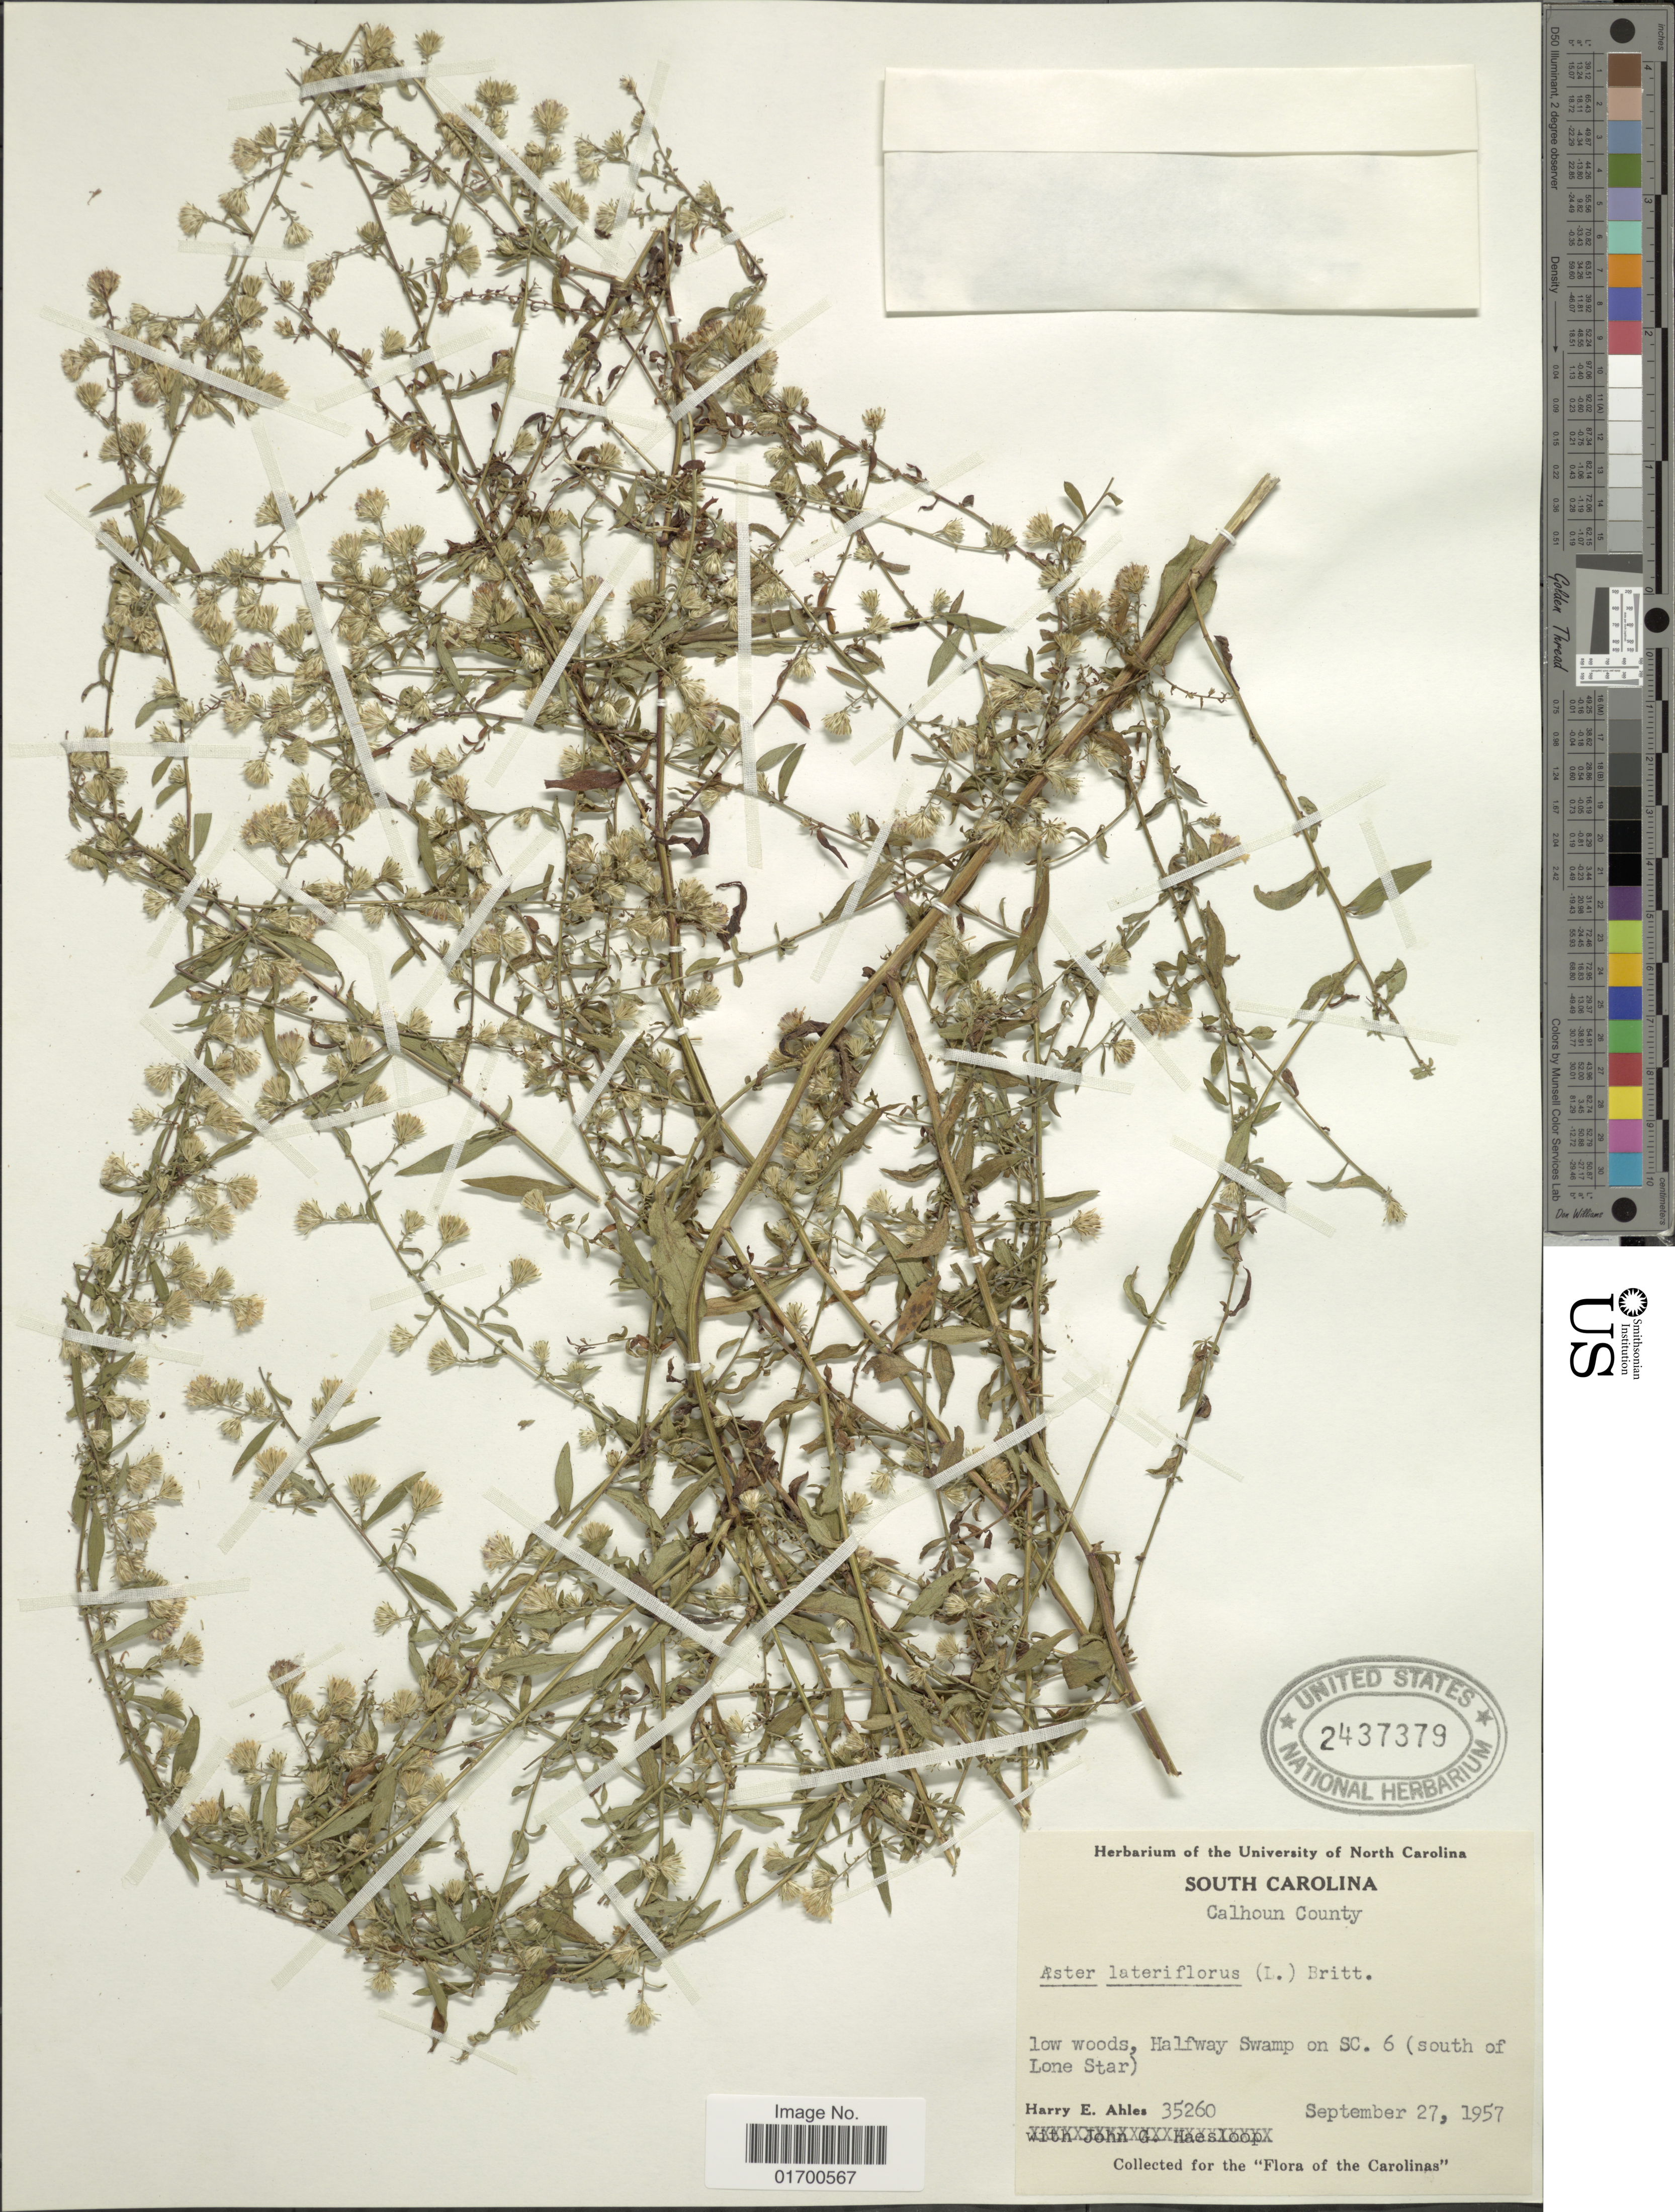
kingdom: Plantae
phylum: Tracheophyta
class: Magnoliopsida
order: Asterales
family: Asteraceae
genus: Symphyotrichum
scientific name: Symphyotrichum lateriflorum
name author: (L.) Á. Löve & D. Löve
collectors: H. E. Ahles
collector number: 35260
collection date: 1957-09-27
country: United States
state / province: South Carolina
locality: Calhoun County, low woods, Halfway Swamp on SC. 6 (south of Lone Star),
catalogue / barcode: US 2437379